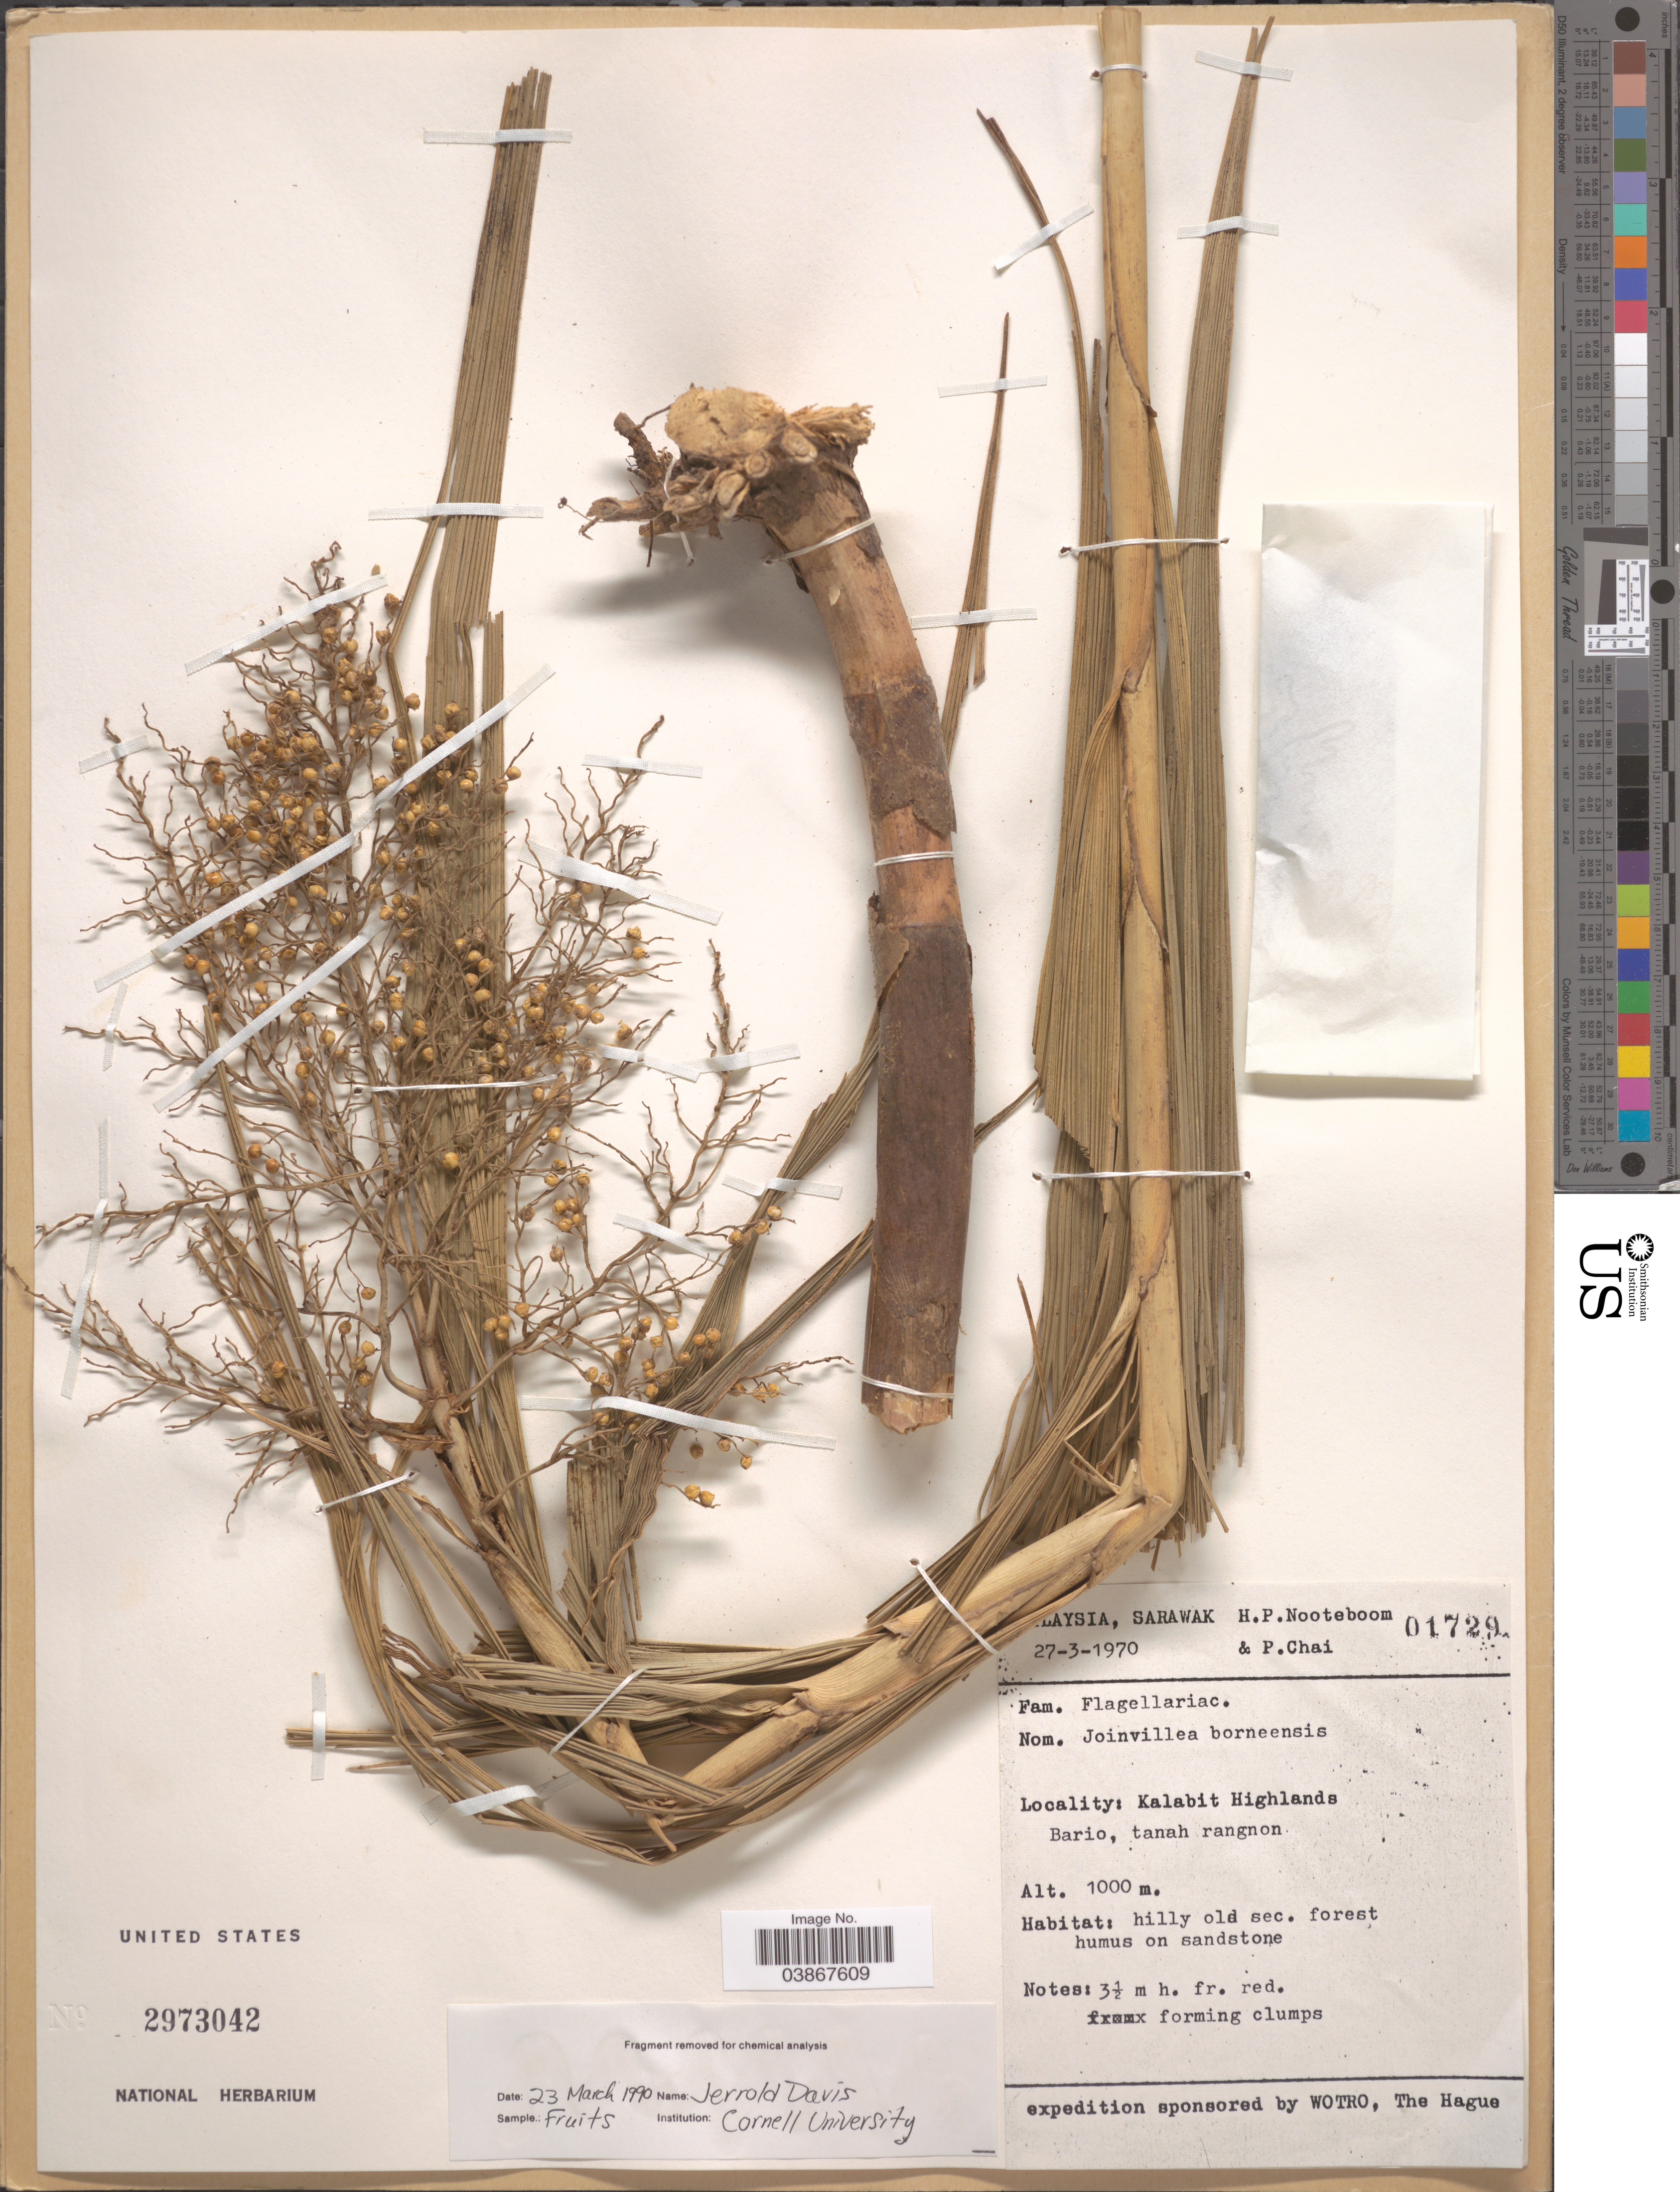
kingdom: Plantae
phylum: Tracheophyta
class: Liliopsida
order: Poales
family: Joinvilleaceae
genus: Joinvillea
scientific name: Joinvillea ascendens subsp. borneensis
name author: (Becc.) Newell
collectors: H. P. Nooteboom & P. Chai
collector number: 01729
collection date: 1970-03-27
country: Malaysia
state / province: Sarawak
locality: Kalabit Highlands. Bario, tanah rangnon.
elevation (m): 1000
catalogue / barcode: US 2973042